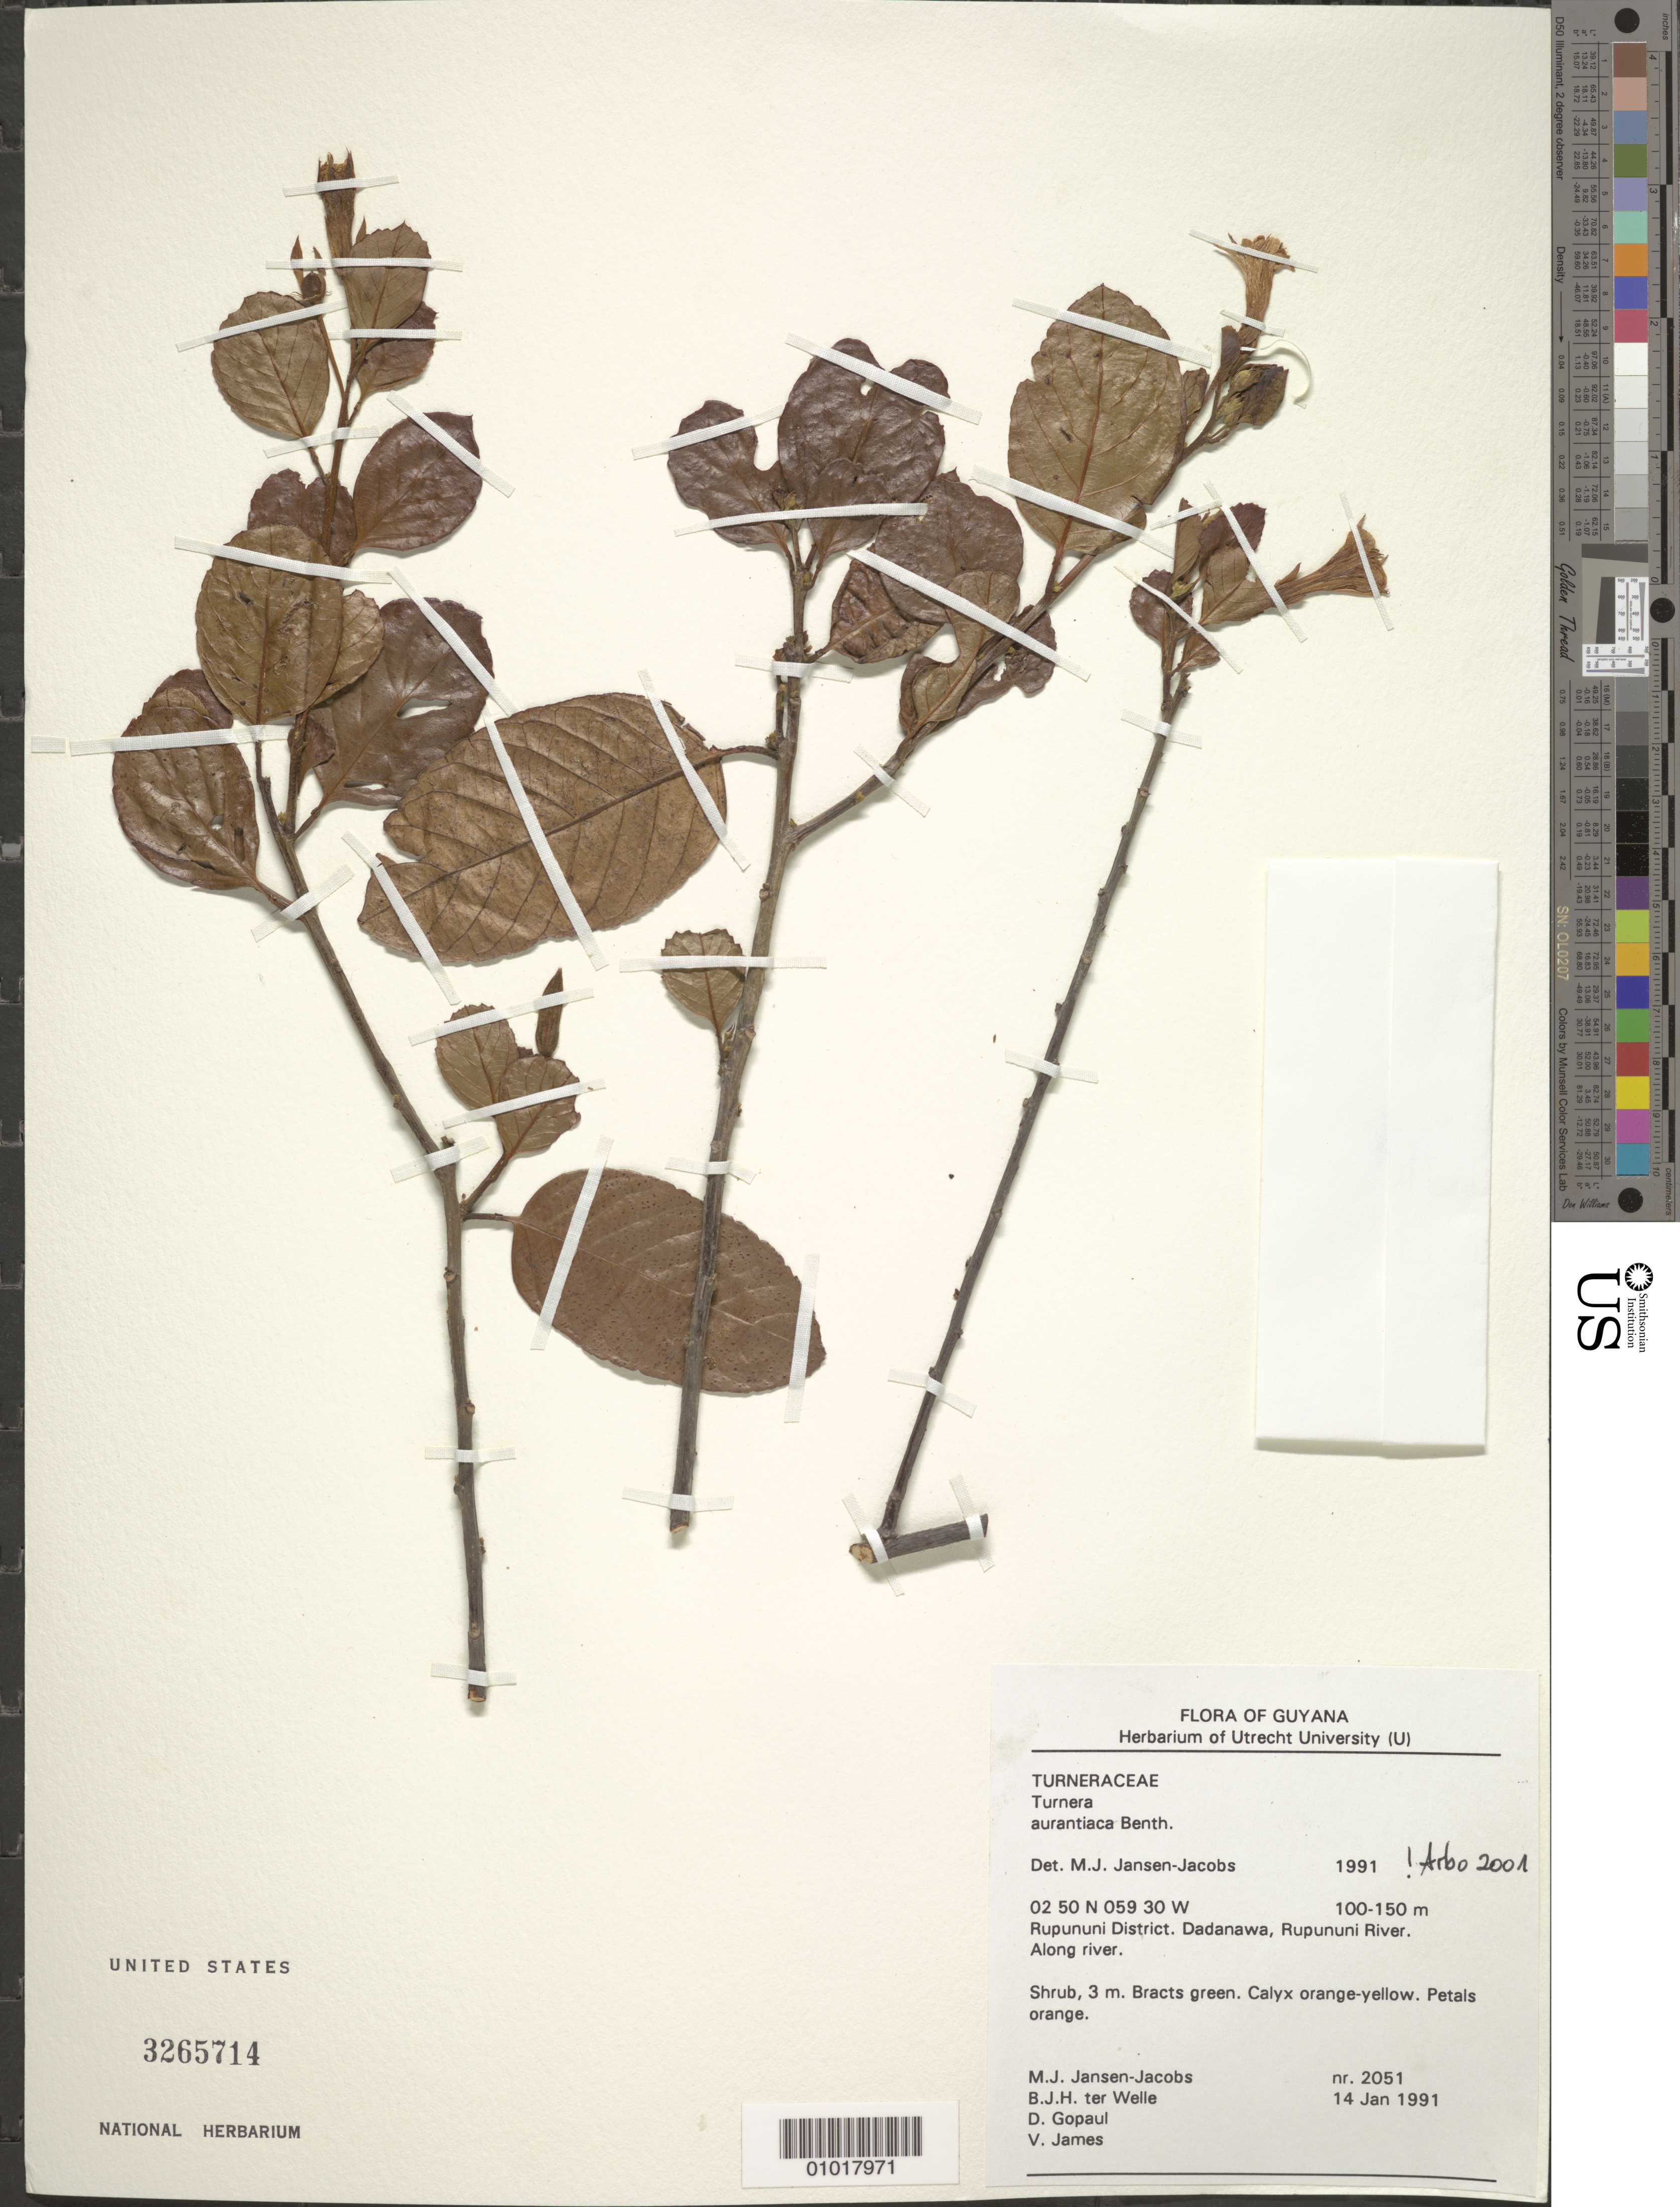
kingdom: Plantae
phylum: Tracheophyta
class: Magnoliopsida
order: Malpighiales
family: Turneraceae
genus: Turnera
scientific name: Turnera aurantiaca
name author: Benth.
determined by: Arbo, M. M.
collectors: M. J. Jansen-Jacobs, B. Welle, D. Gopaul & V. James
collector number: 2051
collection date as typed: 14-Jan-91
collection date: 1991-01-14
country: Guyana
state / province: U. Takutu-U. Essequibo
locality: Kuyuwini Landing, Kuyuwini River, Rupununi District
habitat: Along river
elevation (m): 100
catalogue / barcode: US 3265714